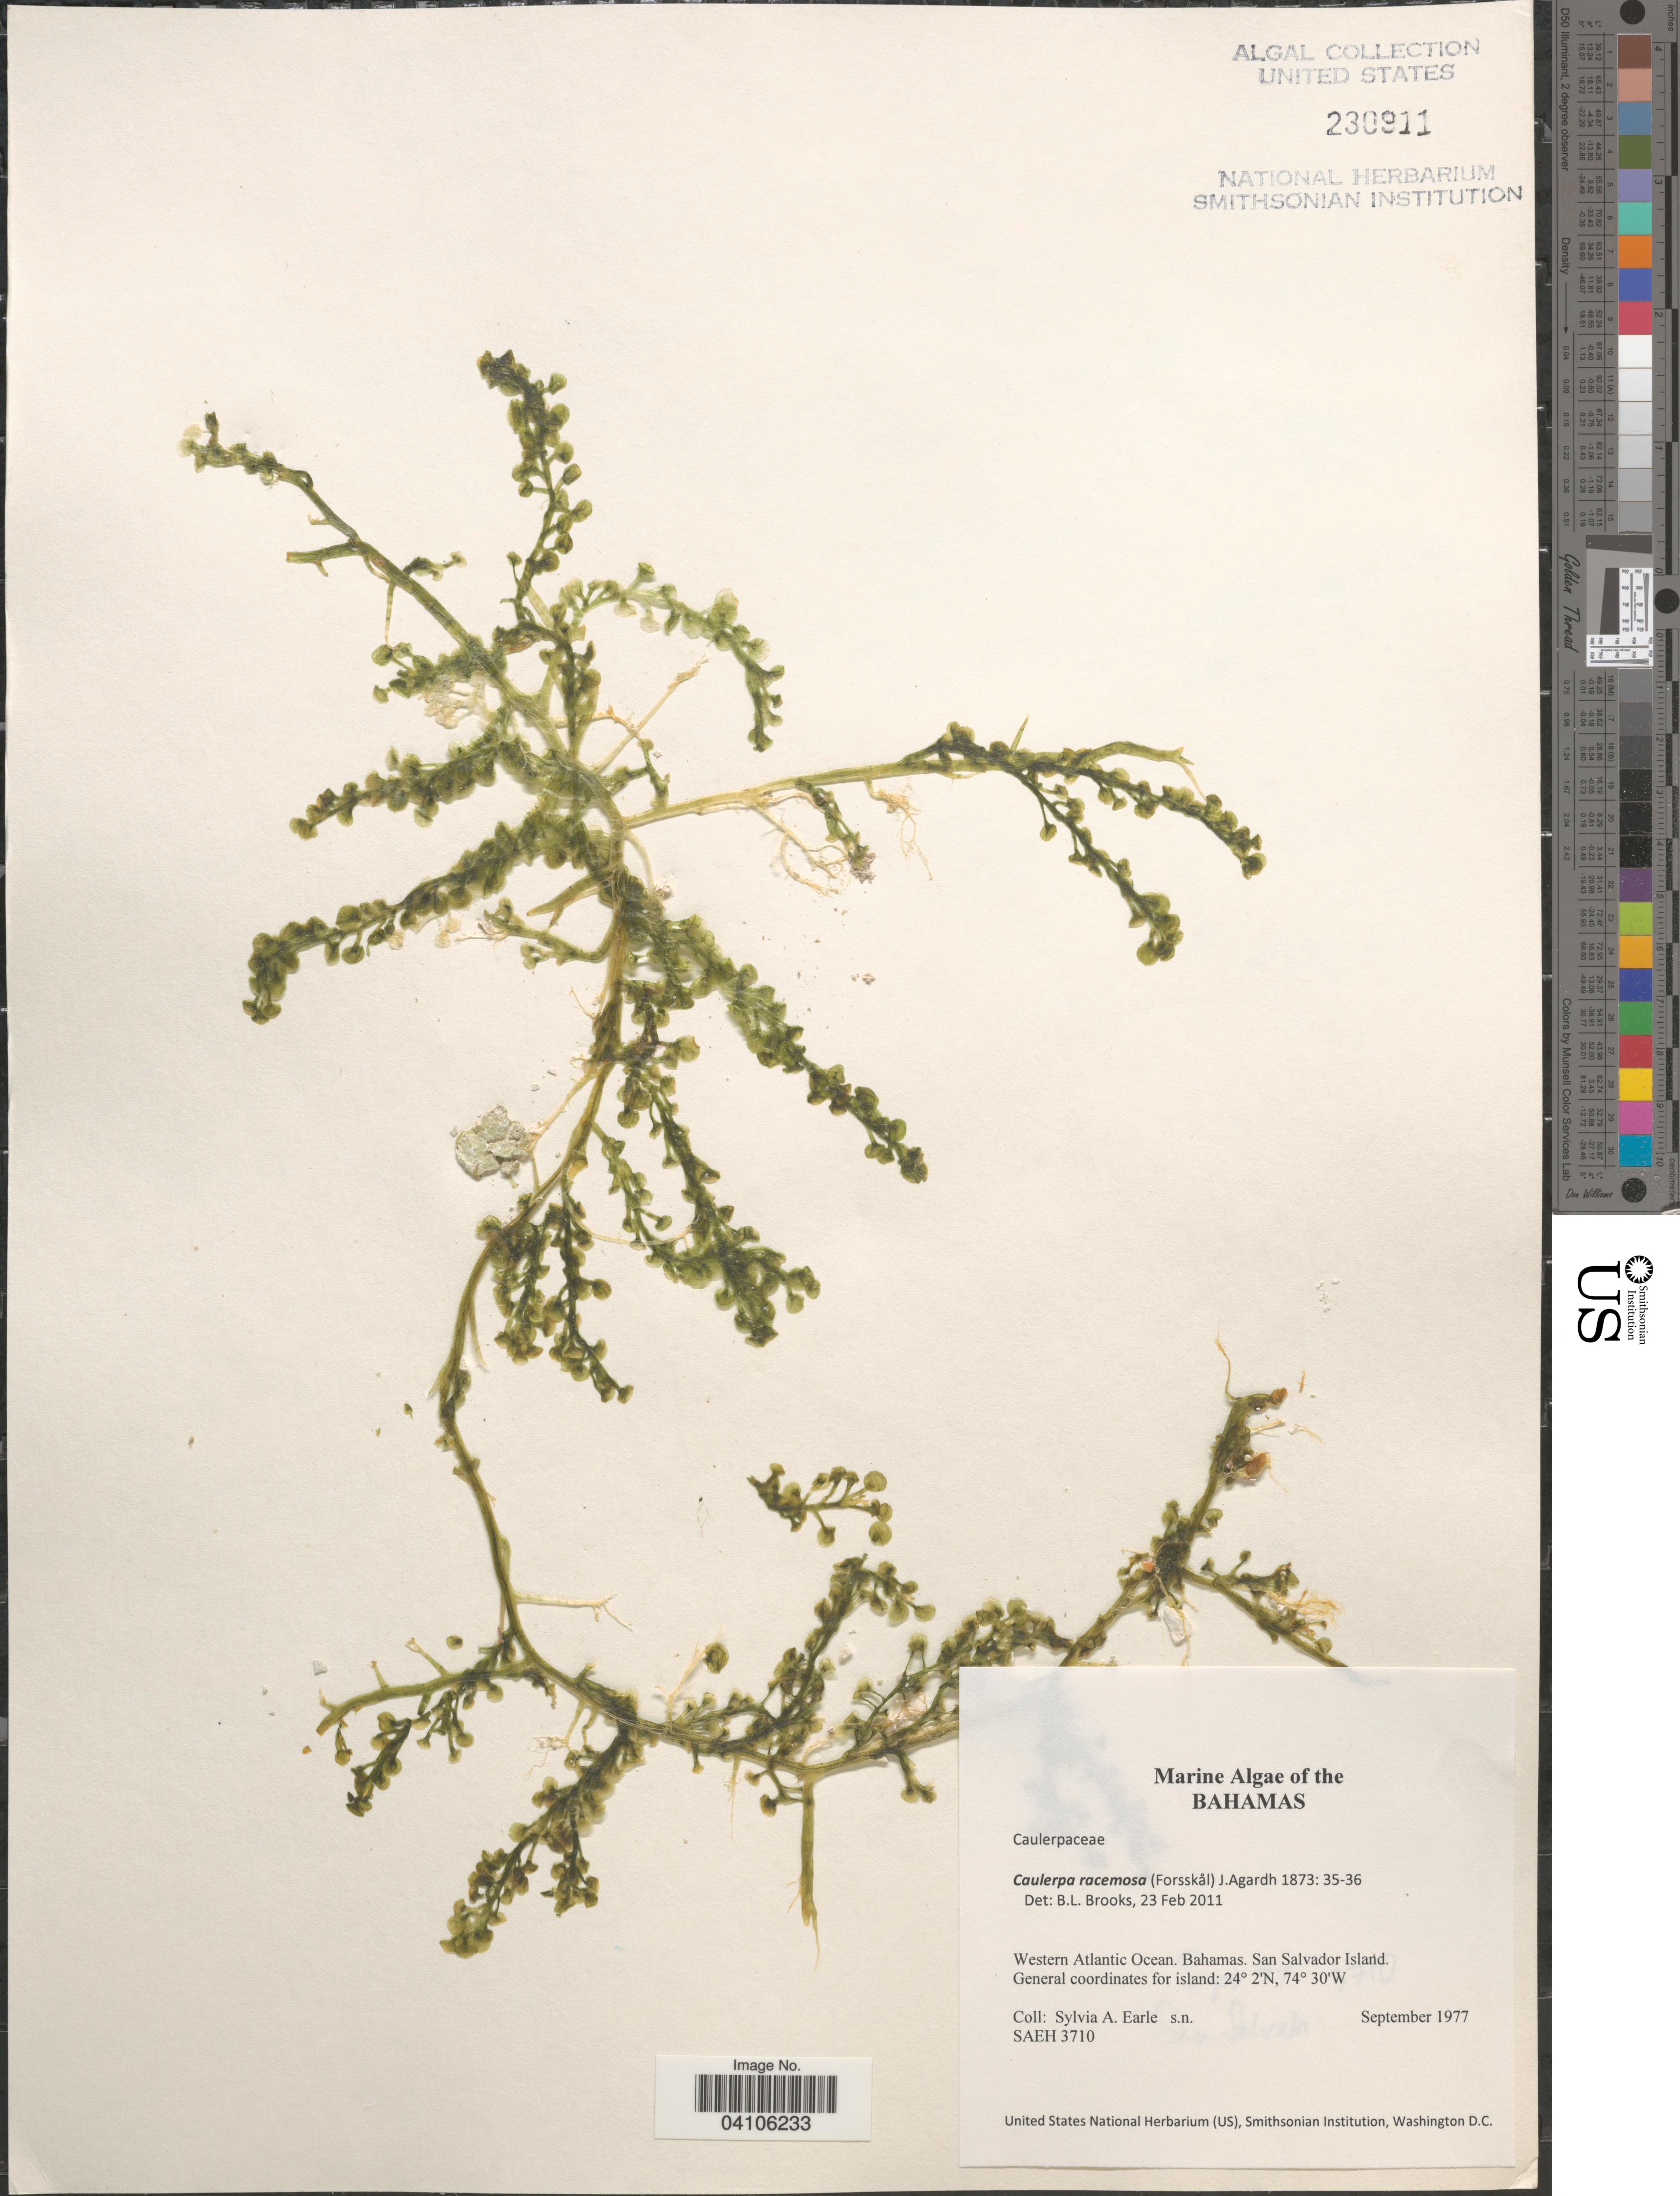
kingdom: Plantae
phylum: Chlorophyta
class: Ulvophyceae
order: Bryopsidales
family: Caulerpaceae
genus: Caulerpa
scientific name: Caulerpa racemosa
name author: (Forssk.) J. Agardh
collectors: S. A. Earle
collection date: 1977-09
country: Bahamas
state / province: San Salvador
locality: Western Atlantic Ocean. San Salvador Island.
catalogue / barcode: US 230911